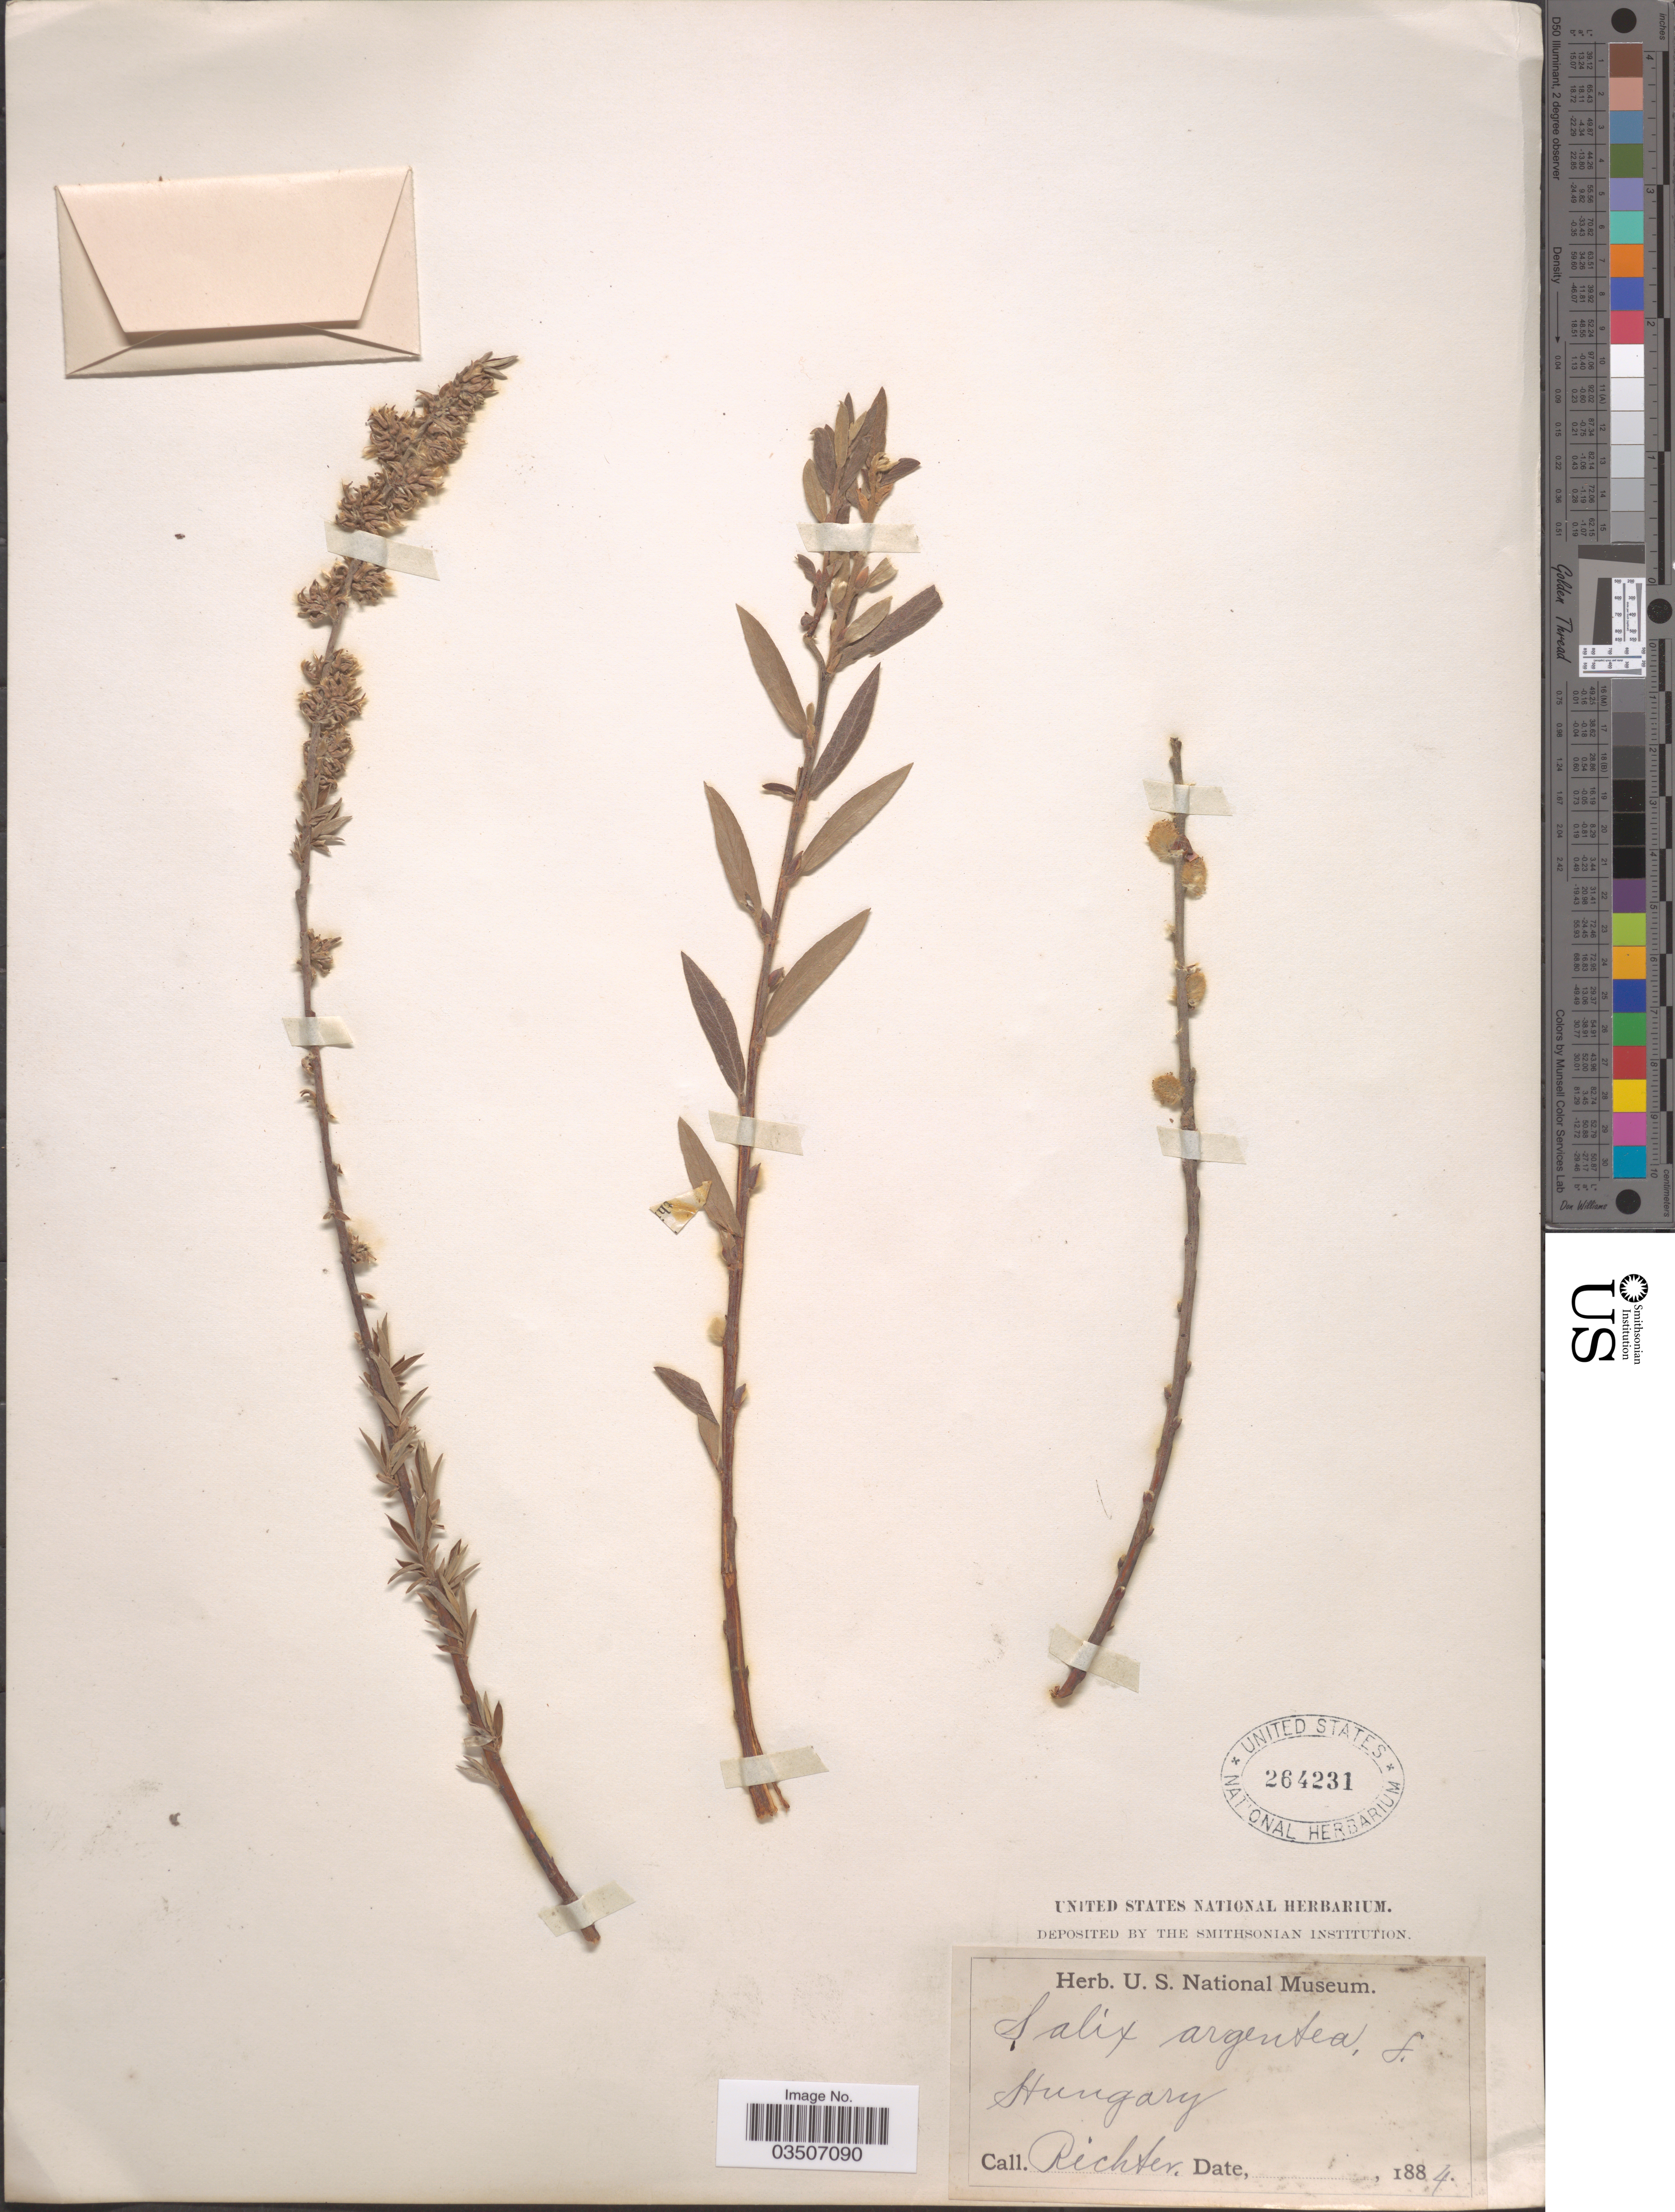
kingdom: Plantae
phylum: Tracheophyta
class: Magnoliopsida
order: Malpighiales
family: Salicaceae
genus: Salix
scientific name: Salix argentea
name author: Dum. Cours.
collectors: -- Richter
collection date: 1884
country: Hungary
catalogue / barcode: US 264231